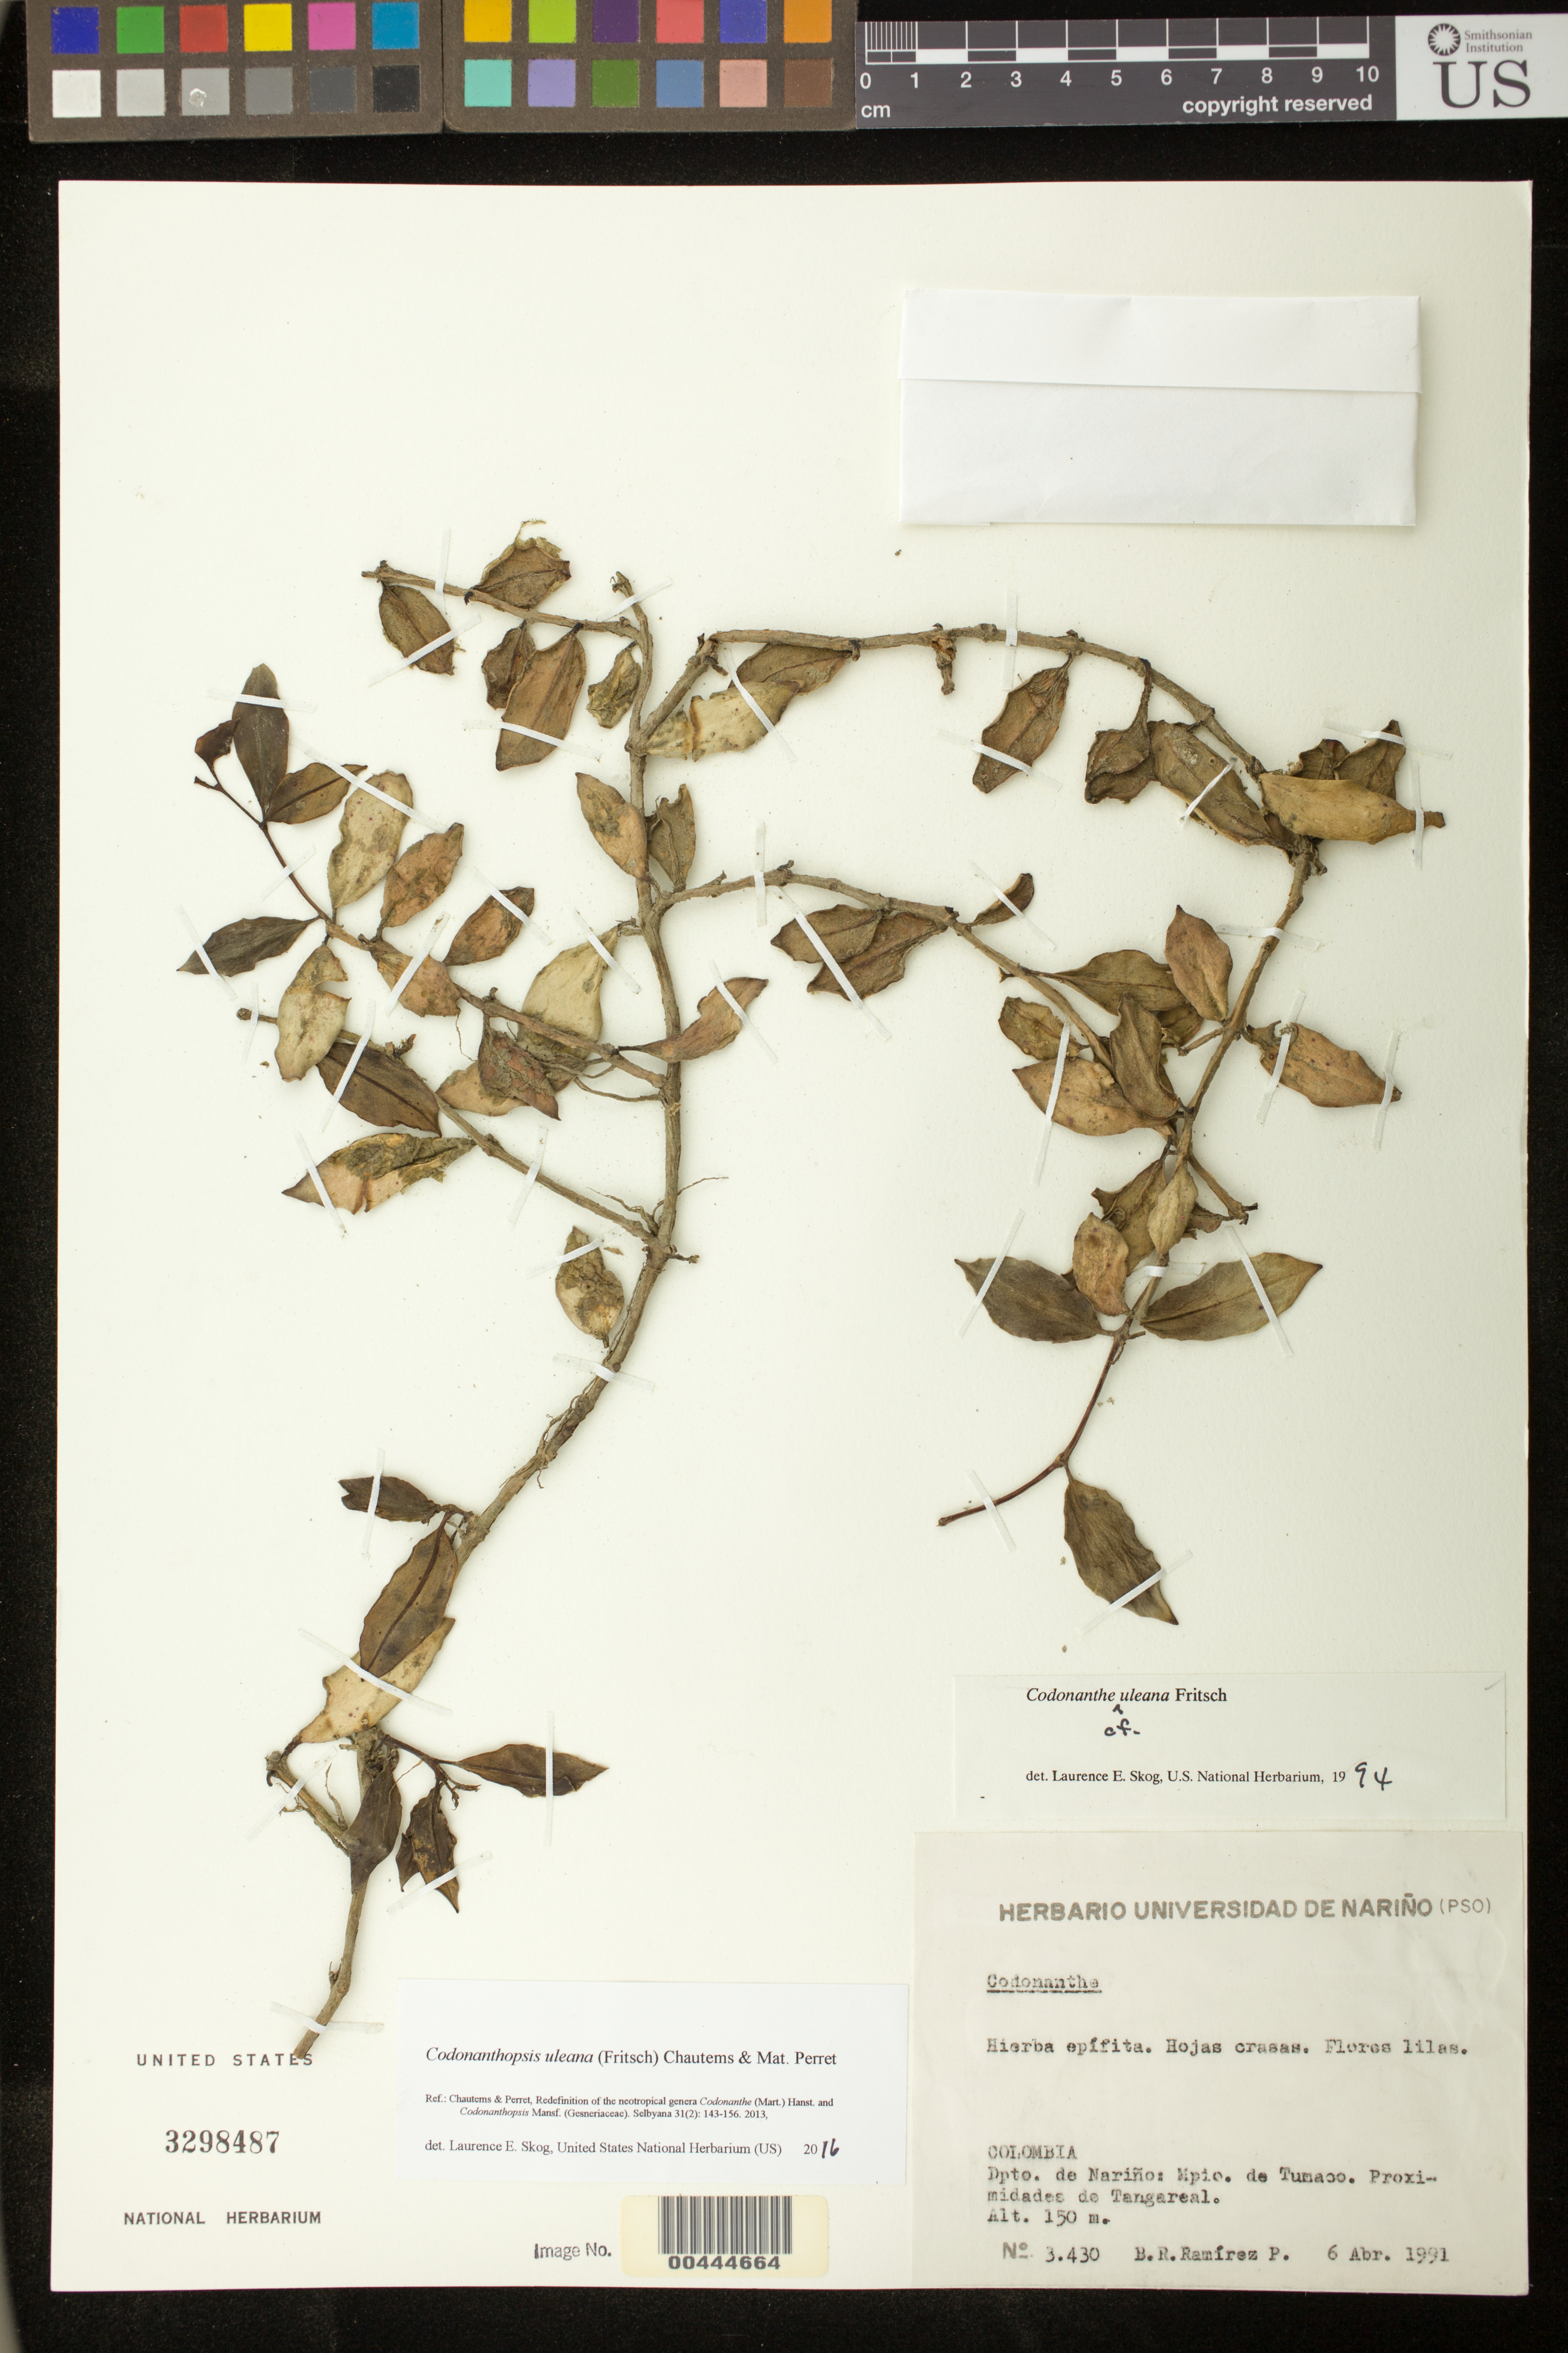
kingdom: Plantae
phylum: Tracheophyta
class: Magnoliopsida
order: Lamiales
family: Gesneriaceae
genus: Codonanthopsis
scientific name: Codonanthopsis uleana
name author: (Fritsch) Chautems & Mat.Perret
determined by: Skog, Laurence E.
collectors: B. R. Ramirez P.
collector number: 3430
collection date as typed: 06 Apr 1991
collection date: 1991-04-06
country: Colombia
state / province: Nariño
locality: Tumaco mun., proximidades de tangareal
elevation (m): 150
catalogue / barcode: US 3298487